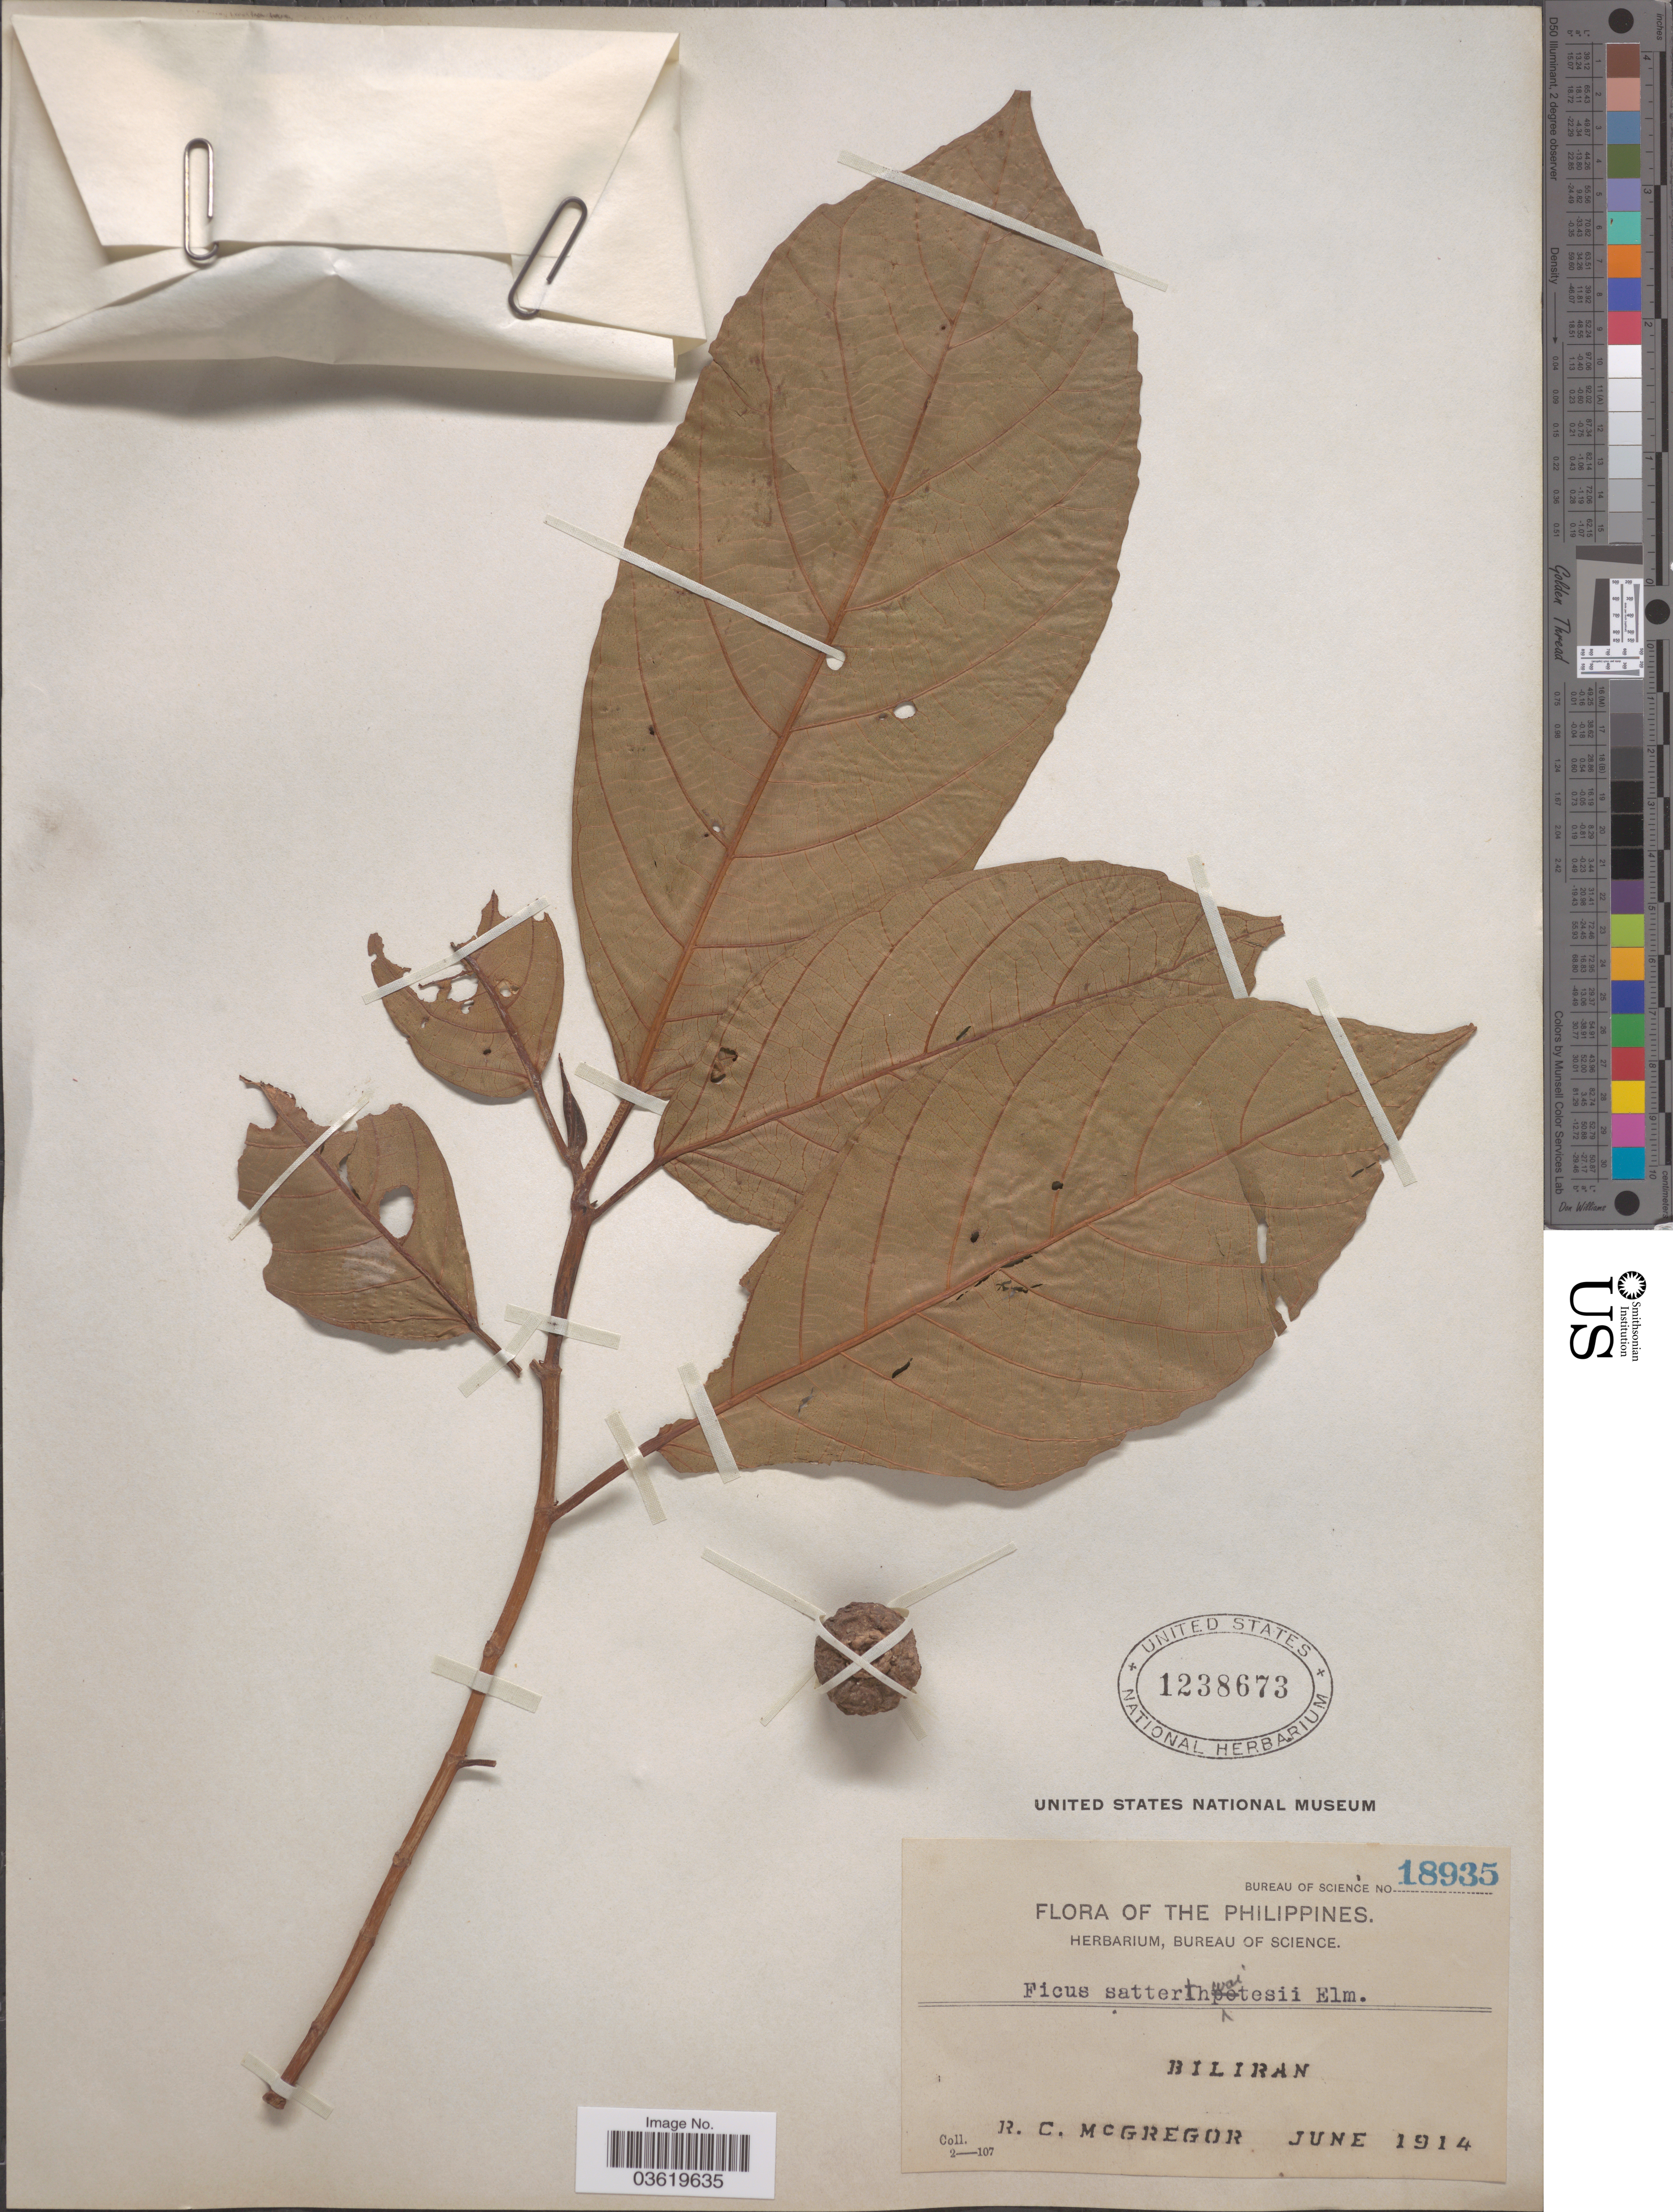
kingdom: Plantae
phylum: Tracheophyta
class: Magnoliopsida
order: Rosales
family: Moraceae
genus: Ficus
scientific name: Ficus satterthwaitei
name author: Elmer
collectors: R. C. McGregor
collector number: Bureau of Science 18935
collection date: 1914-06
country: Philippines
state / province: Eastern Visayas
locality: Biliran.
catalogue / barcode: US 1238673